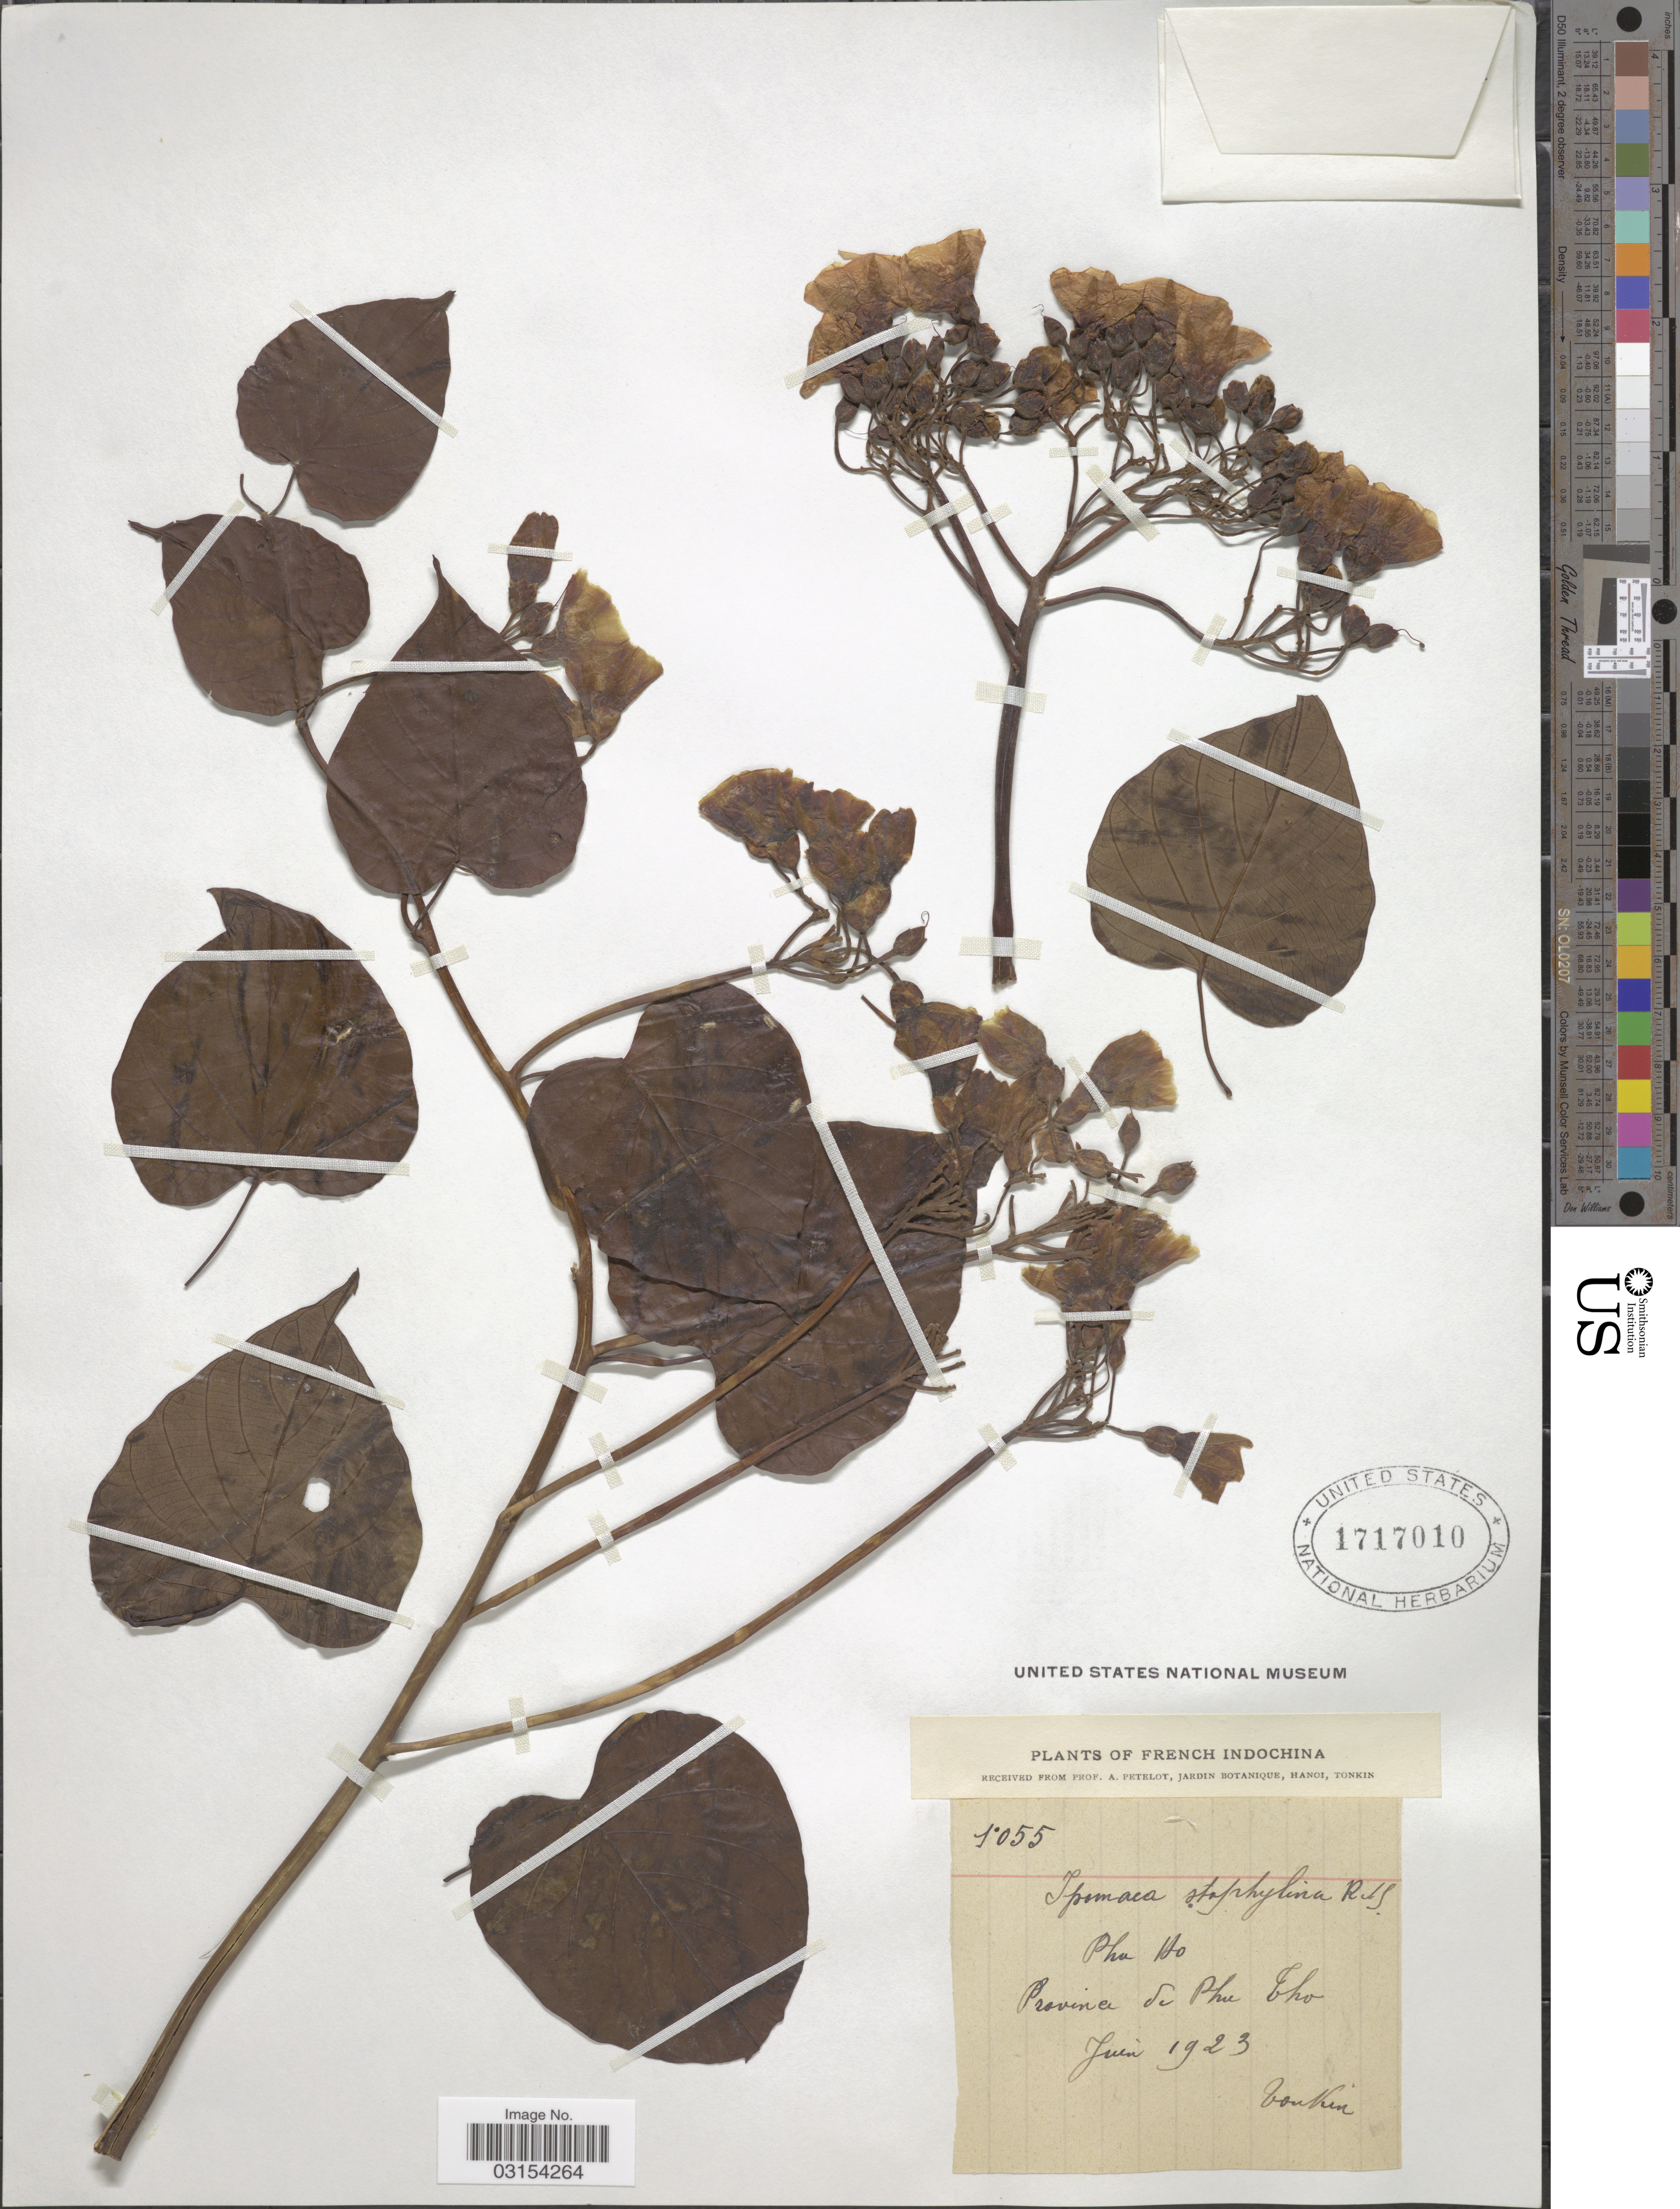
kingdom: Plantae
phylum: Tracheophyta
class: Magnoliopsida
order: Solanales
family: Convolvulaceae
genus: Ipomoea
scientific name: Ipomoea staphylina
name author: Roem. & Schult.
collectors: A. Petelot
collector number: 1055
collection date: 1923-06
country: Vietnam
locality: Tonkin. French Indochina. Phu Ho. Province de Phu Tho.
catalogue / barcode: US 1717010